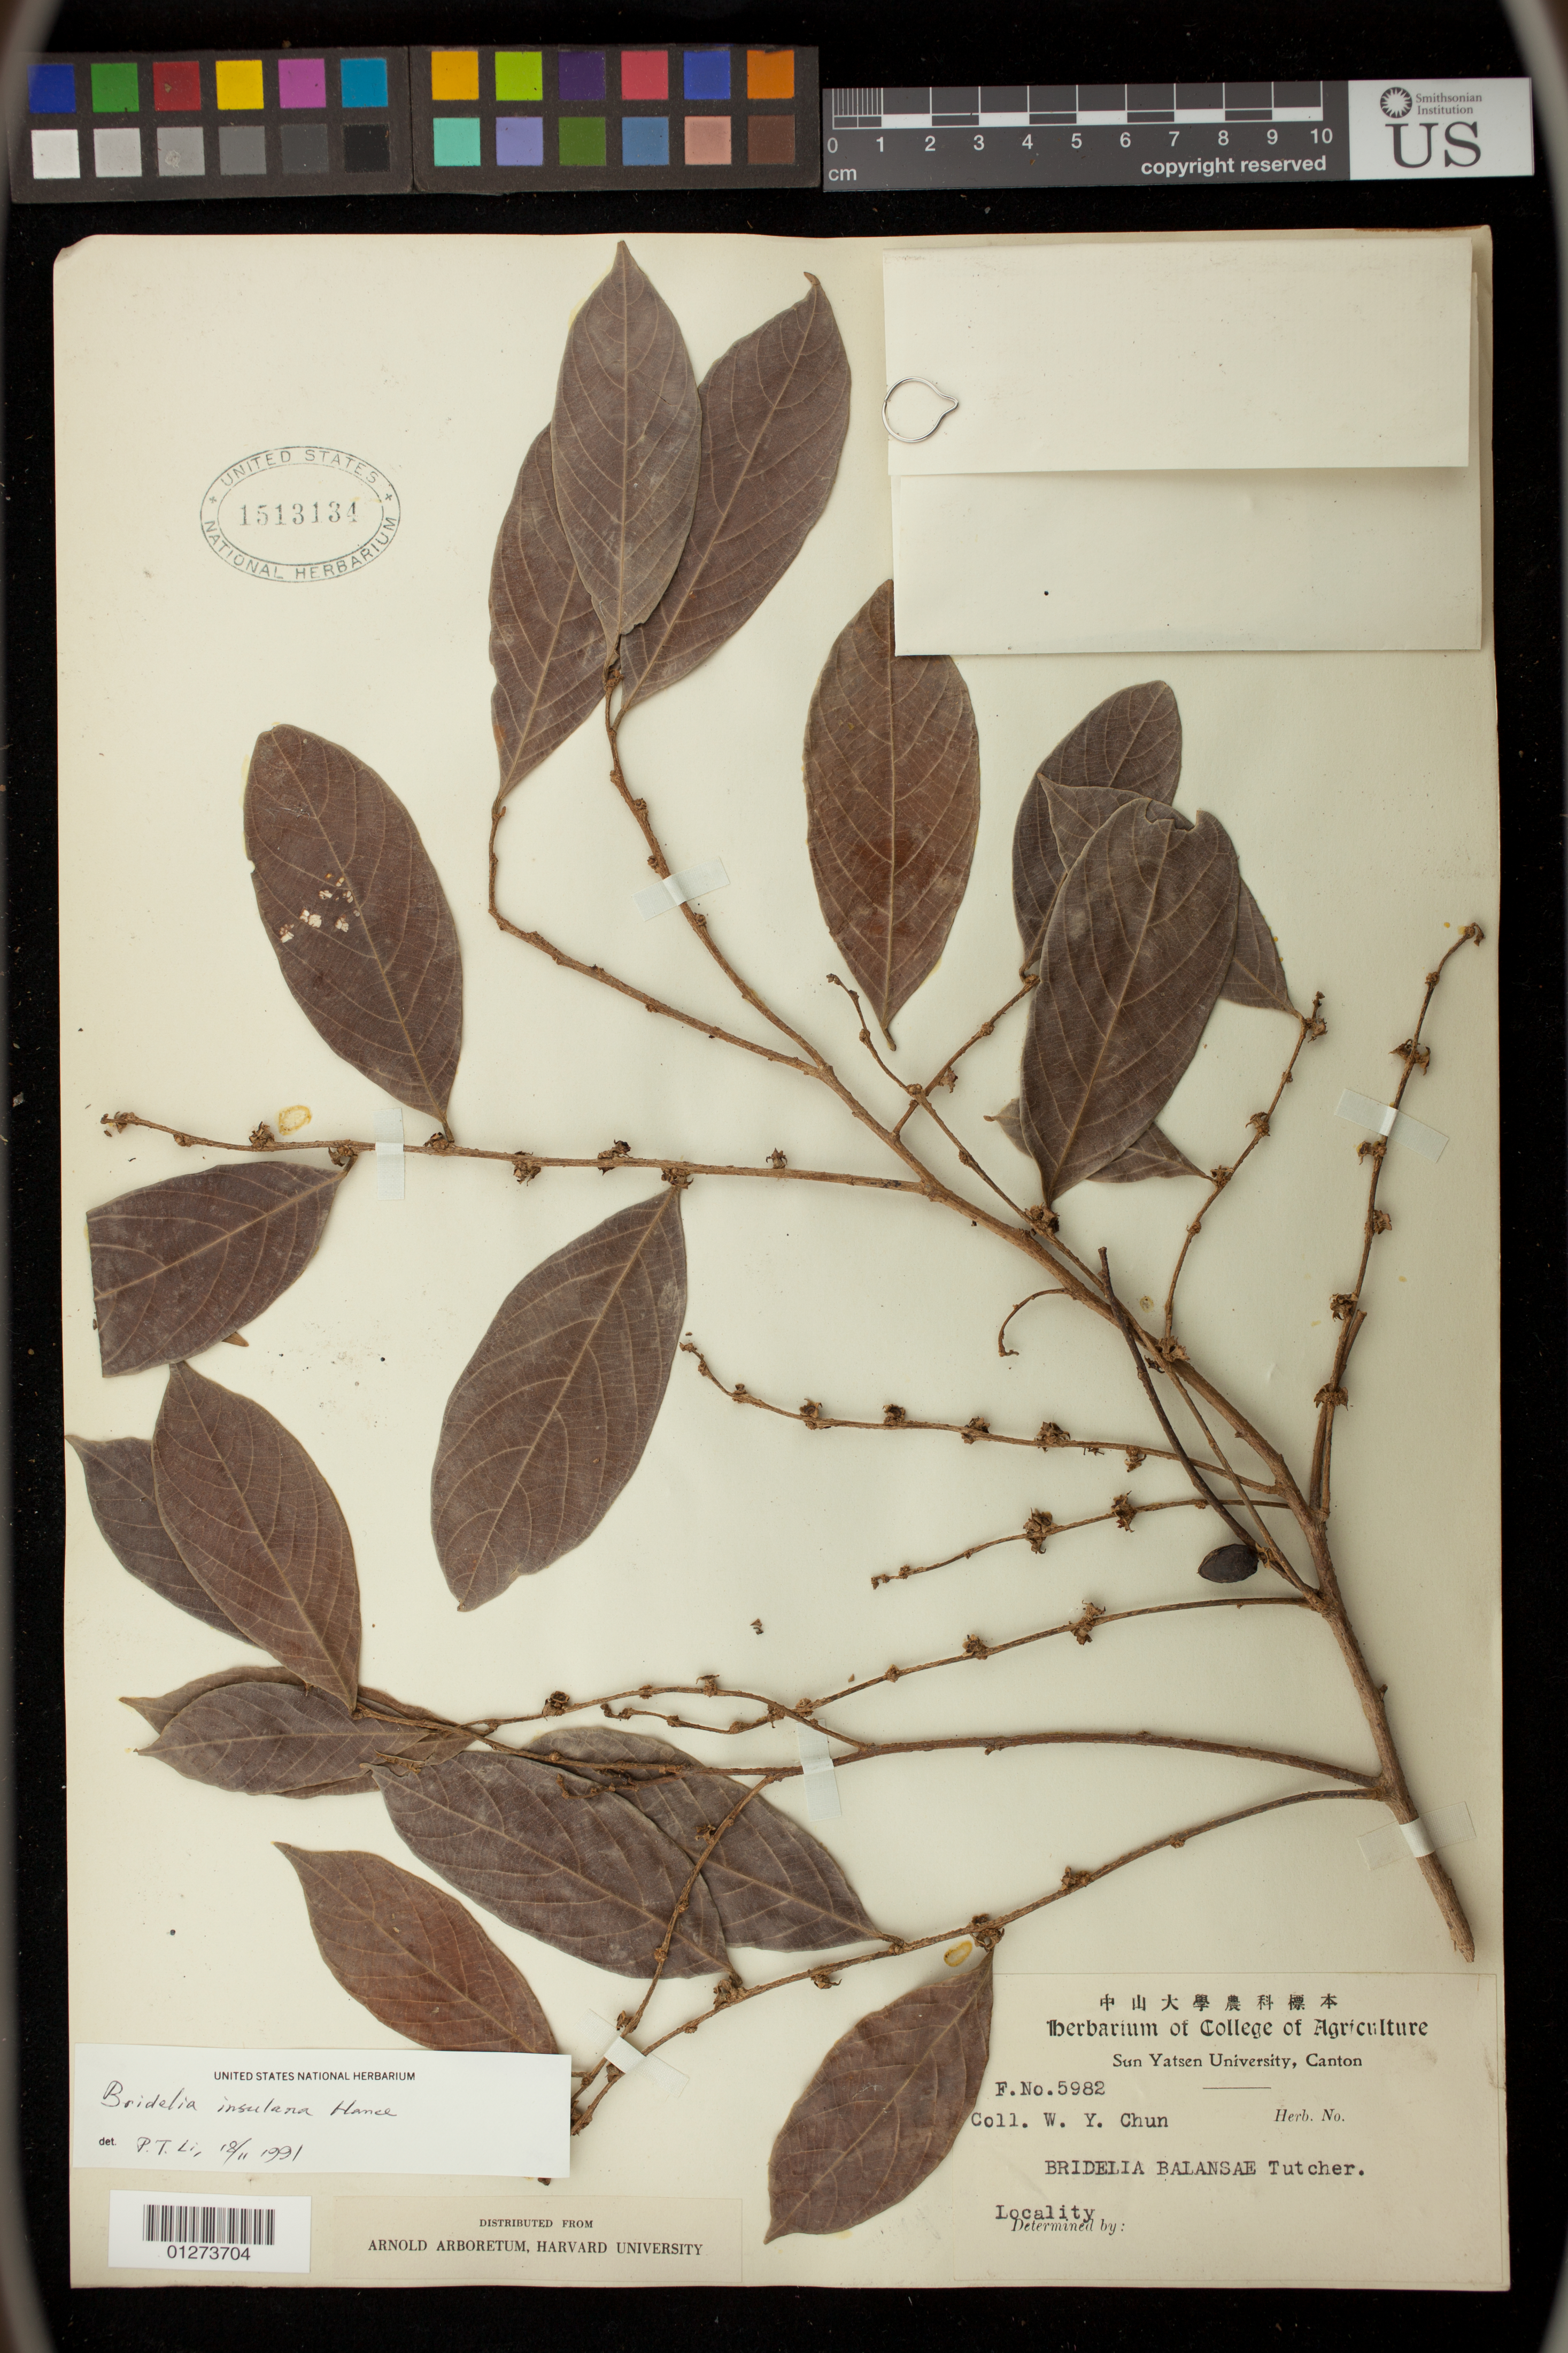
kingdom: Plantae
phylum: Tracheophyta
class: Magnoliopsida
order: Malpighiales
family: Phyllanthaceae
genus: Bridelia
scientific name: Bridelia balansae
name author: Tutcher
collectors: W. Y. Chun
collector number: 5982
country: China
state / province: Guangdong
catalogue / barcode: US 1513134